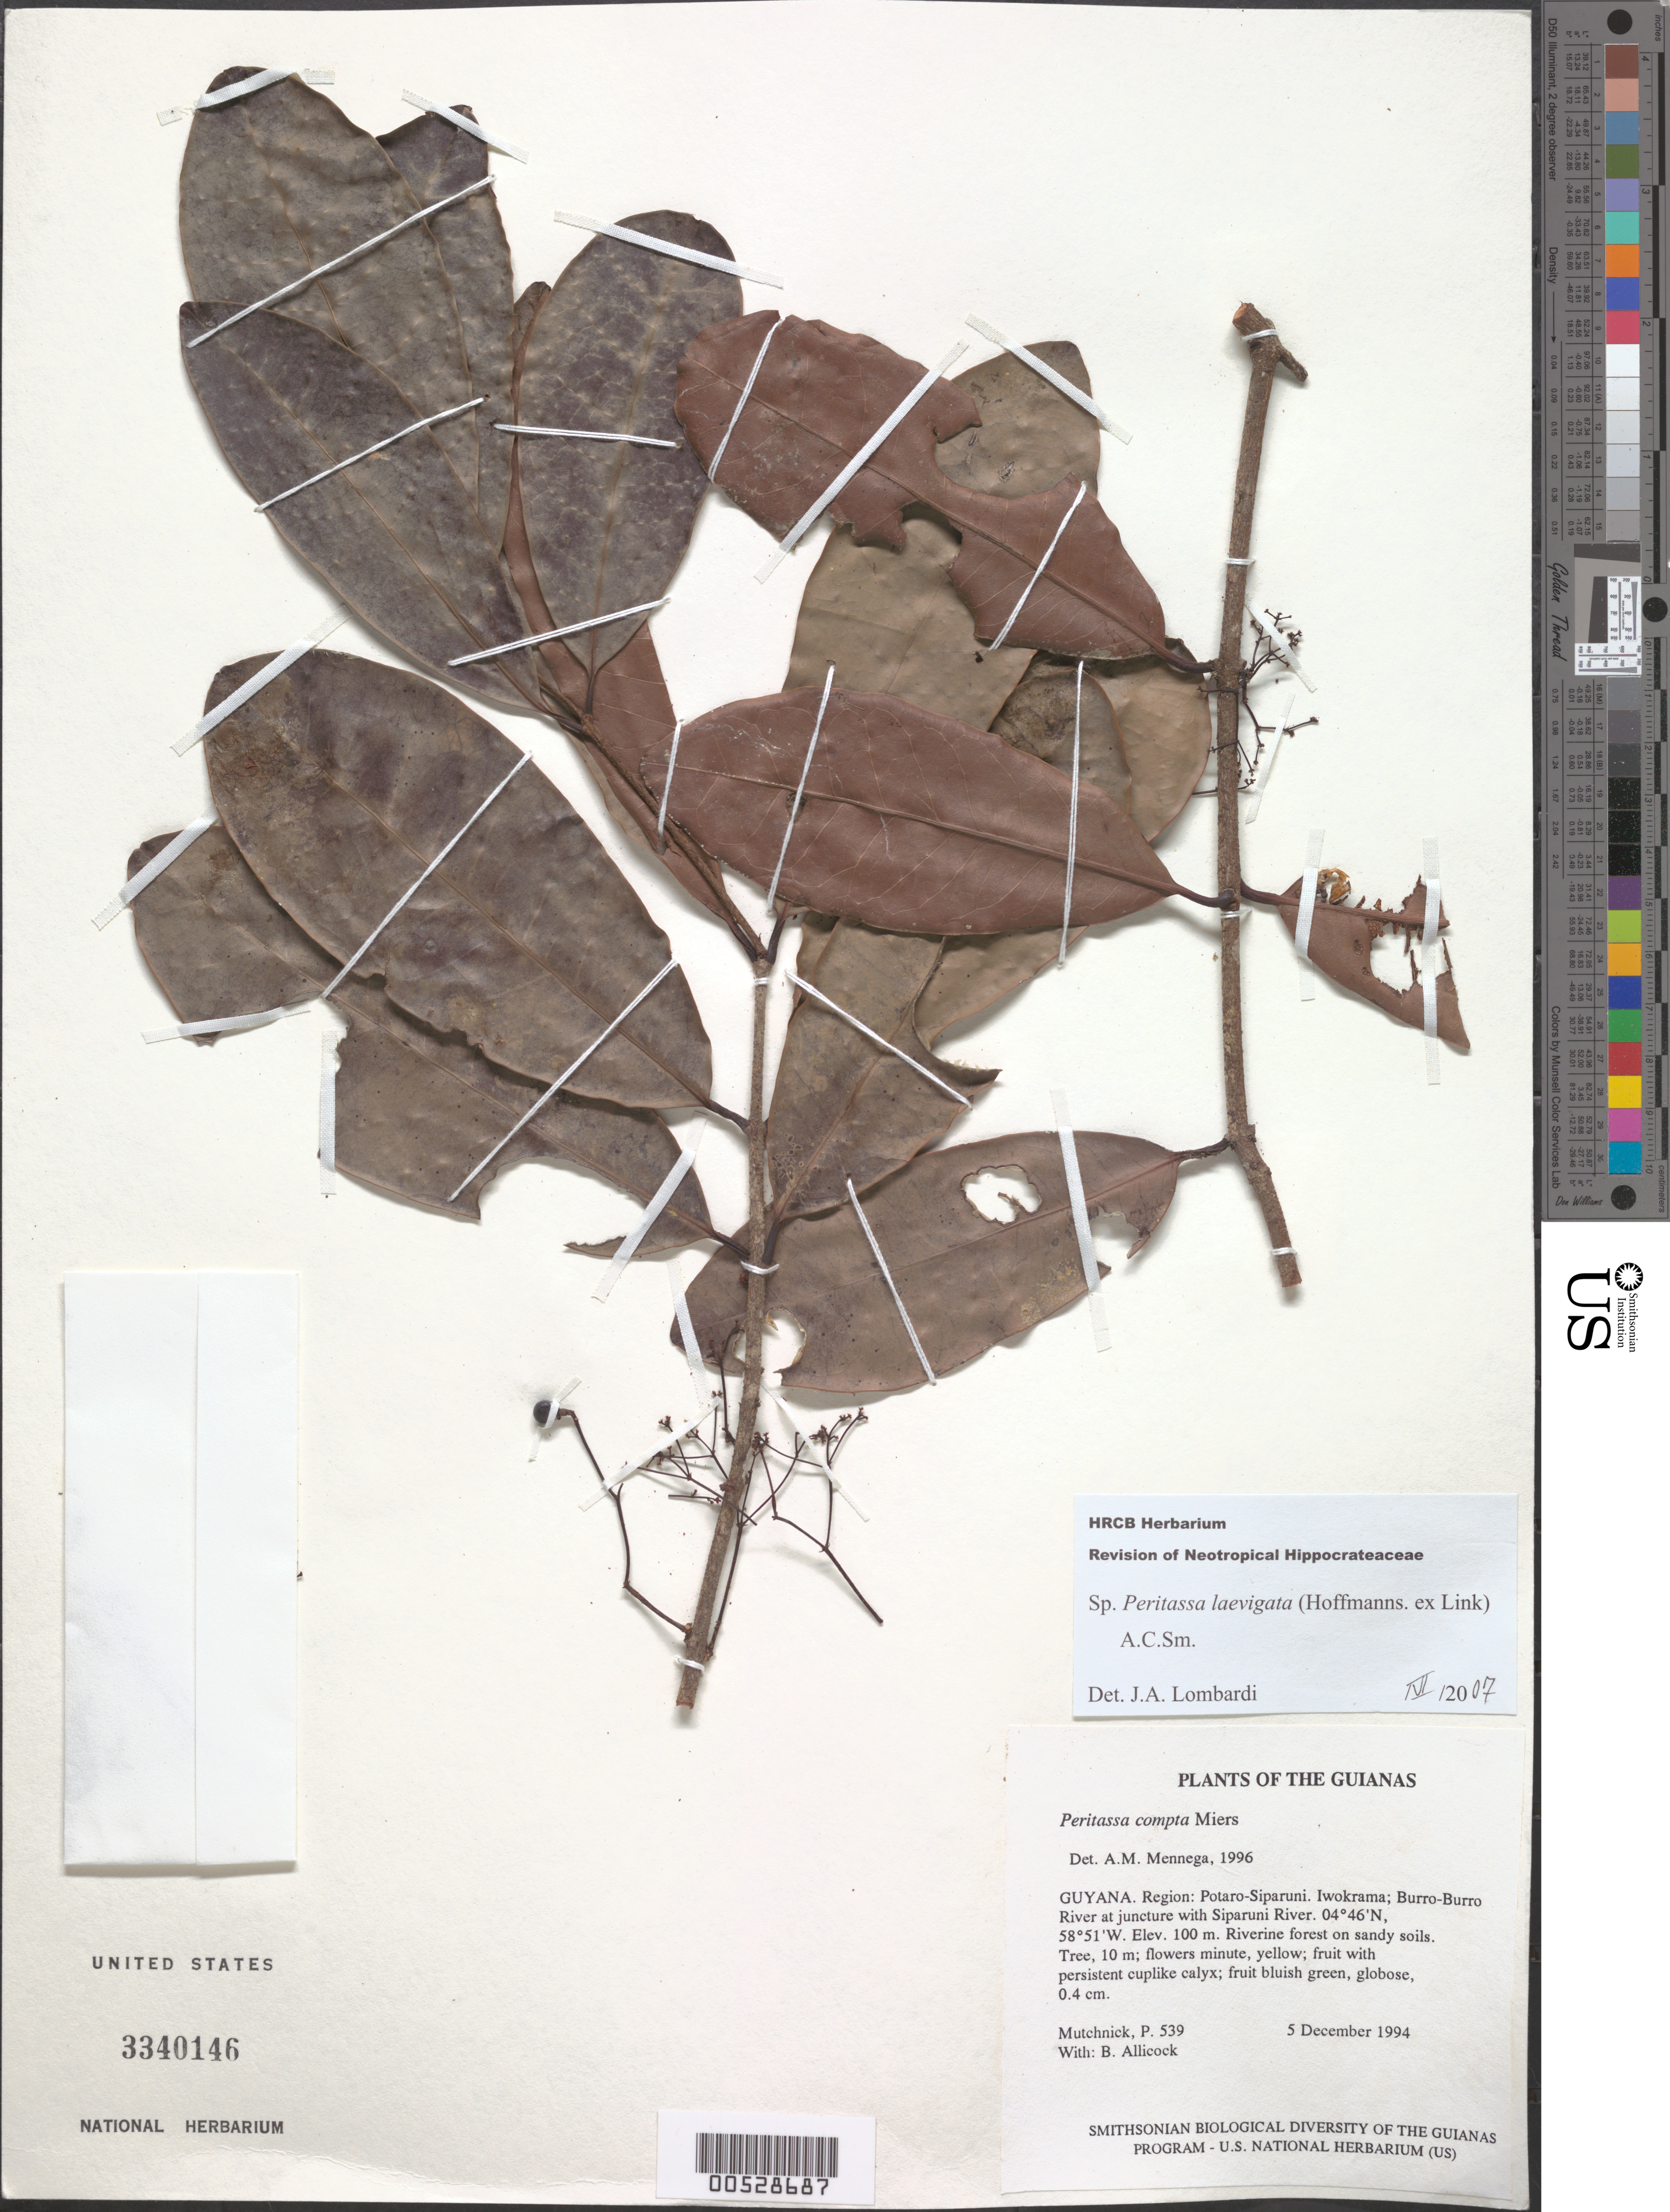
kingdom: Plantae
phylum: Tracheophyta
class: Magnoliopsida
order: Celastrales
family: Celastraceae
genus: Peritassa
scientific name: Peritassa laevigata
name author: (Hoffmanns. ex Link) A.C. Sm.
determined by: Lombardi, Julio A.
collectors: P. Mutchnick & B. Allicock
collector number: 539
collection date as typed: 5 December 1994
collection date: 1994-12-05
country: Guyana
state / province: Potaro-Siparuni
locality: Iwokrama; Burro-Burro River at juncture with Siparuni River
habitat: Riverine forest on sandy soils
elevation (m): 100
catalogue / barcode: US 3340146